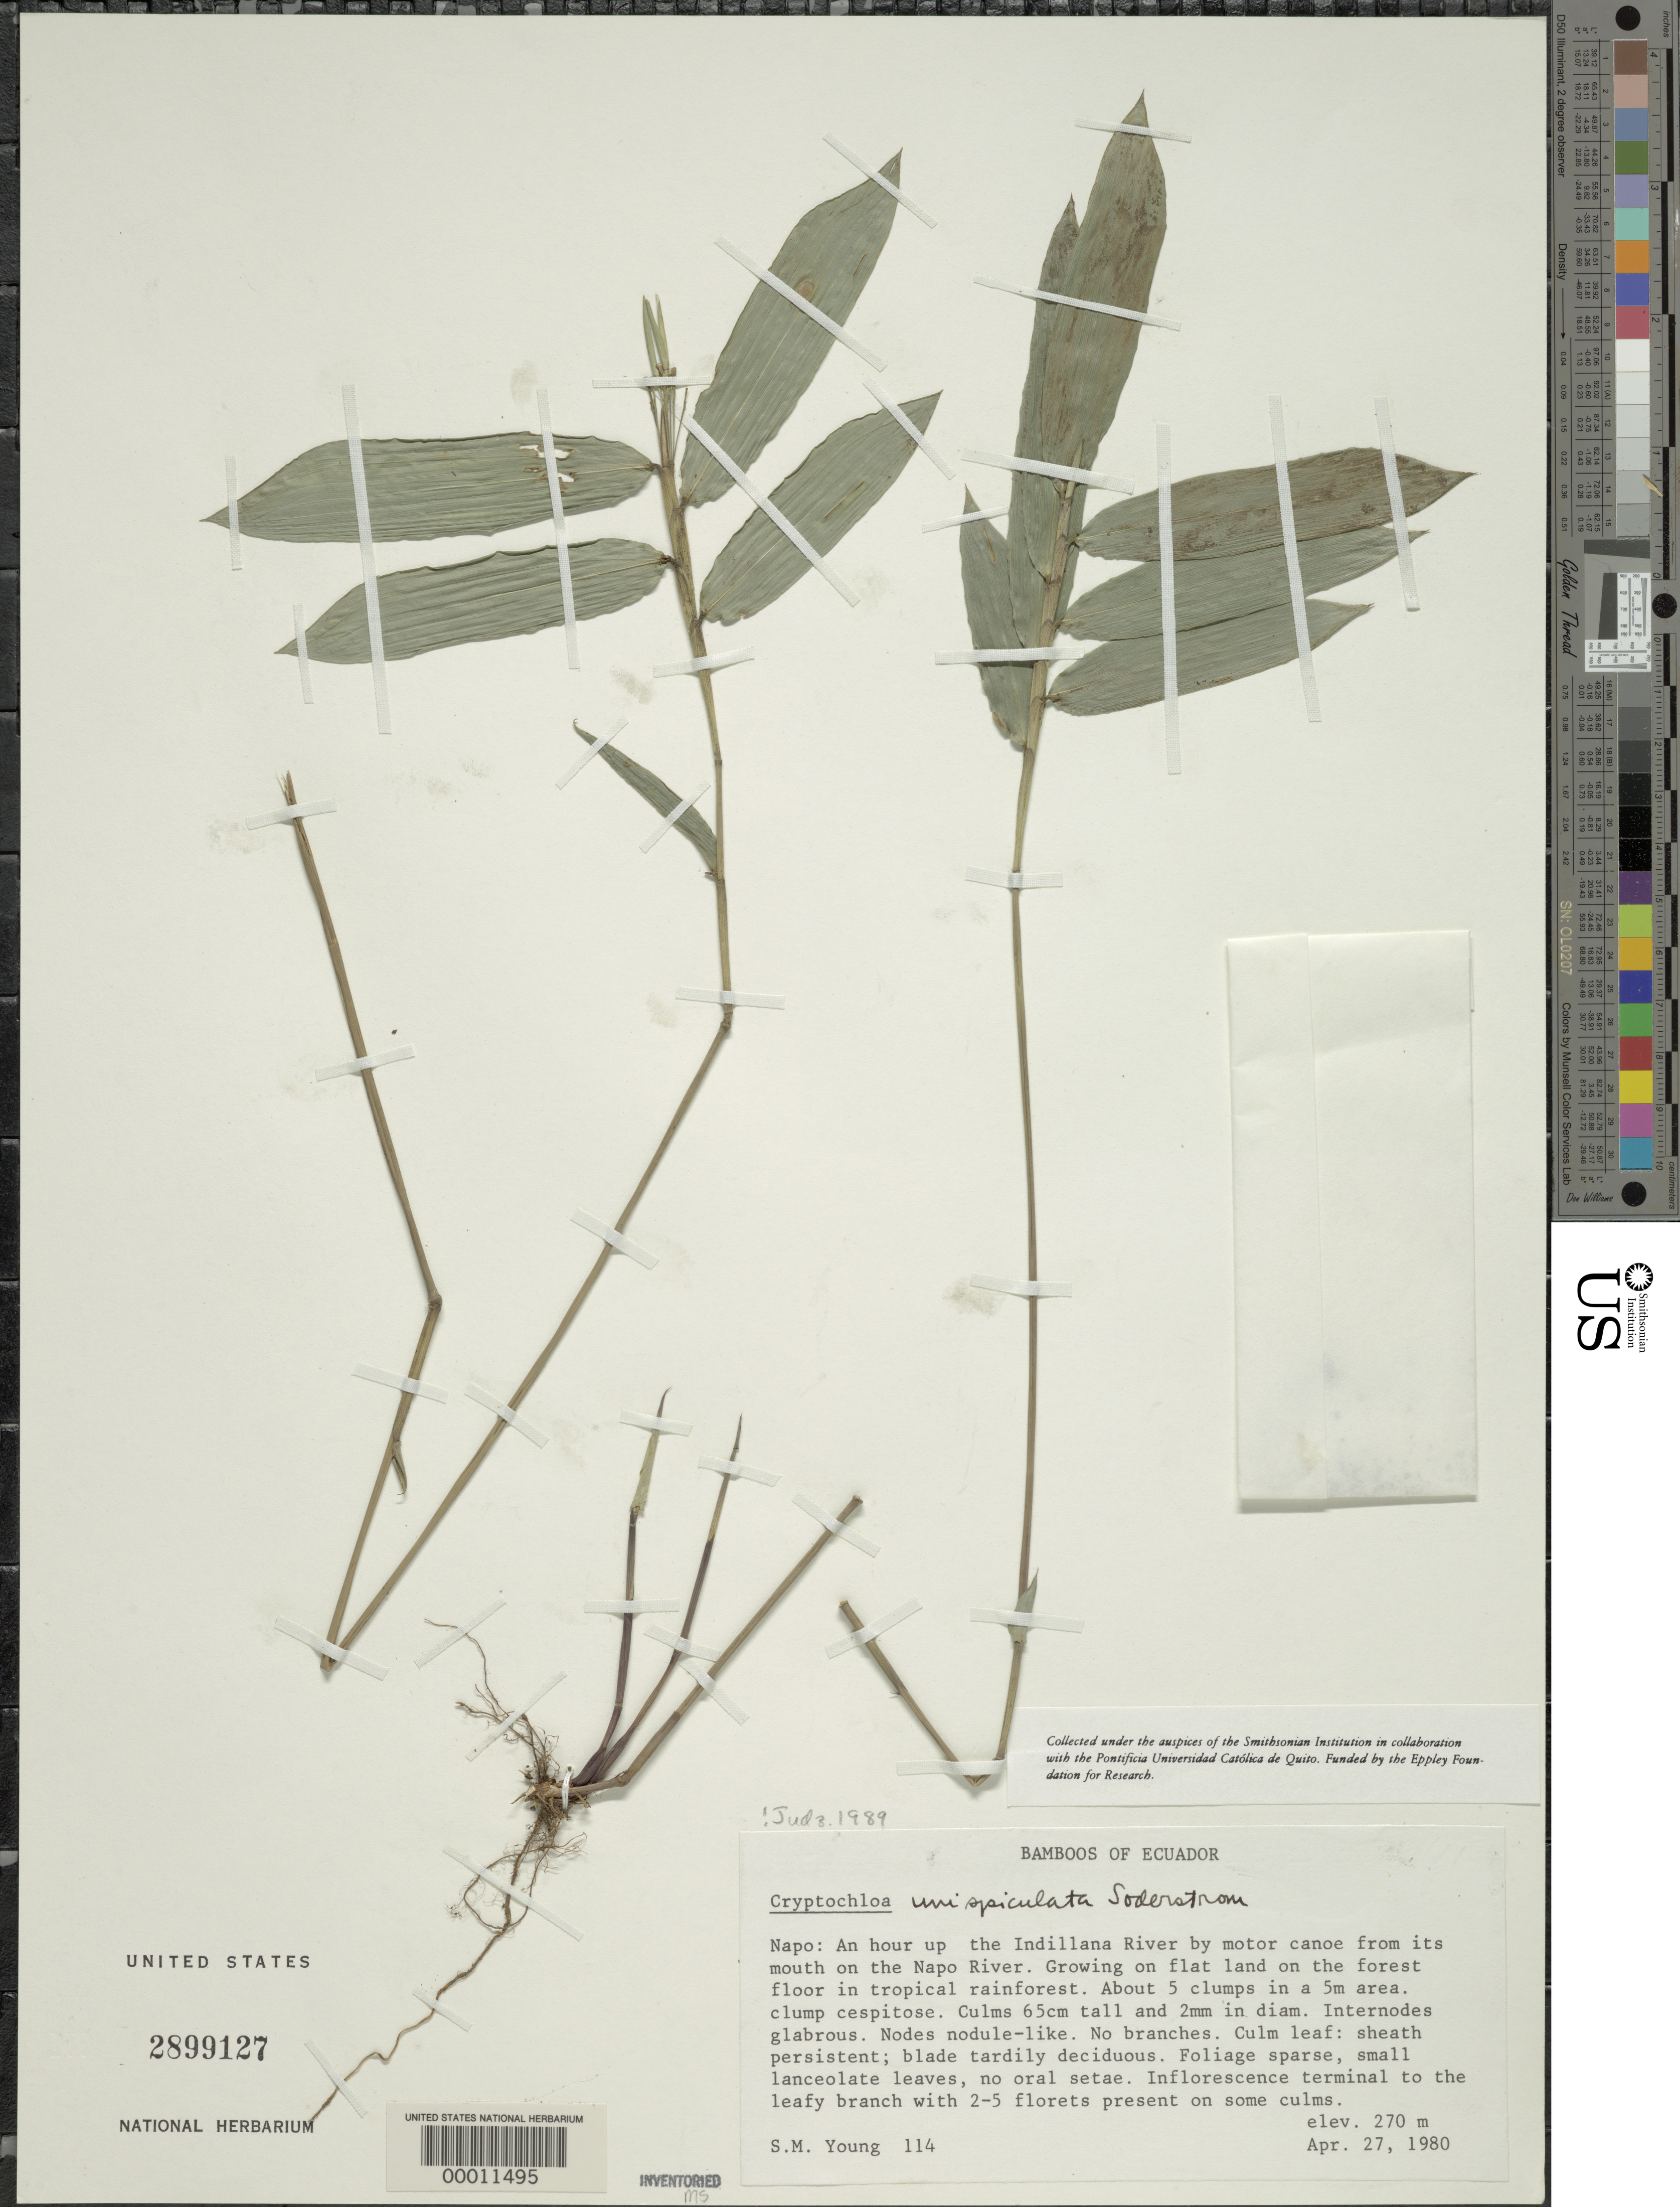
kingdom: Plantae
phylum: Tracheophyta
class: Liliopsida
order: Poales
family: Poaceae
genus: Cryptochloa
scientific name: Cryptochloa unispiculata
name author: Soderstr.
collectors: S. Young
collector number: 114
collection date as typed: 27 Apr 1980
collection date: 1980-04-27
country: Ecuador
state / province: Napo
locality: Indillana River, Napo River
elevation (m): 270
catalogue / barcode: US 2899127